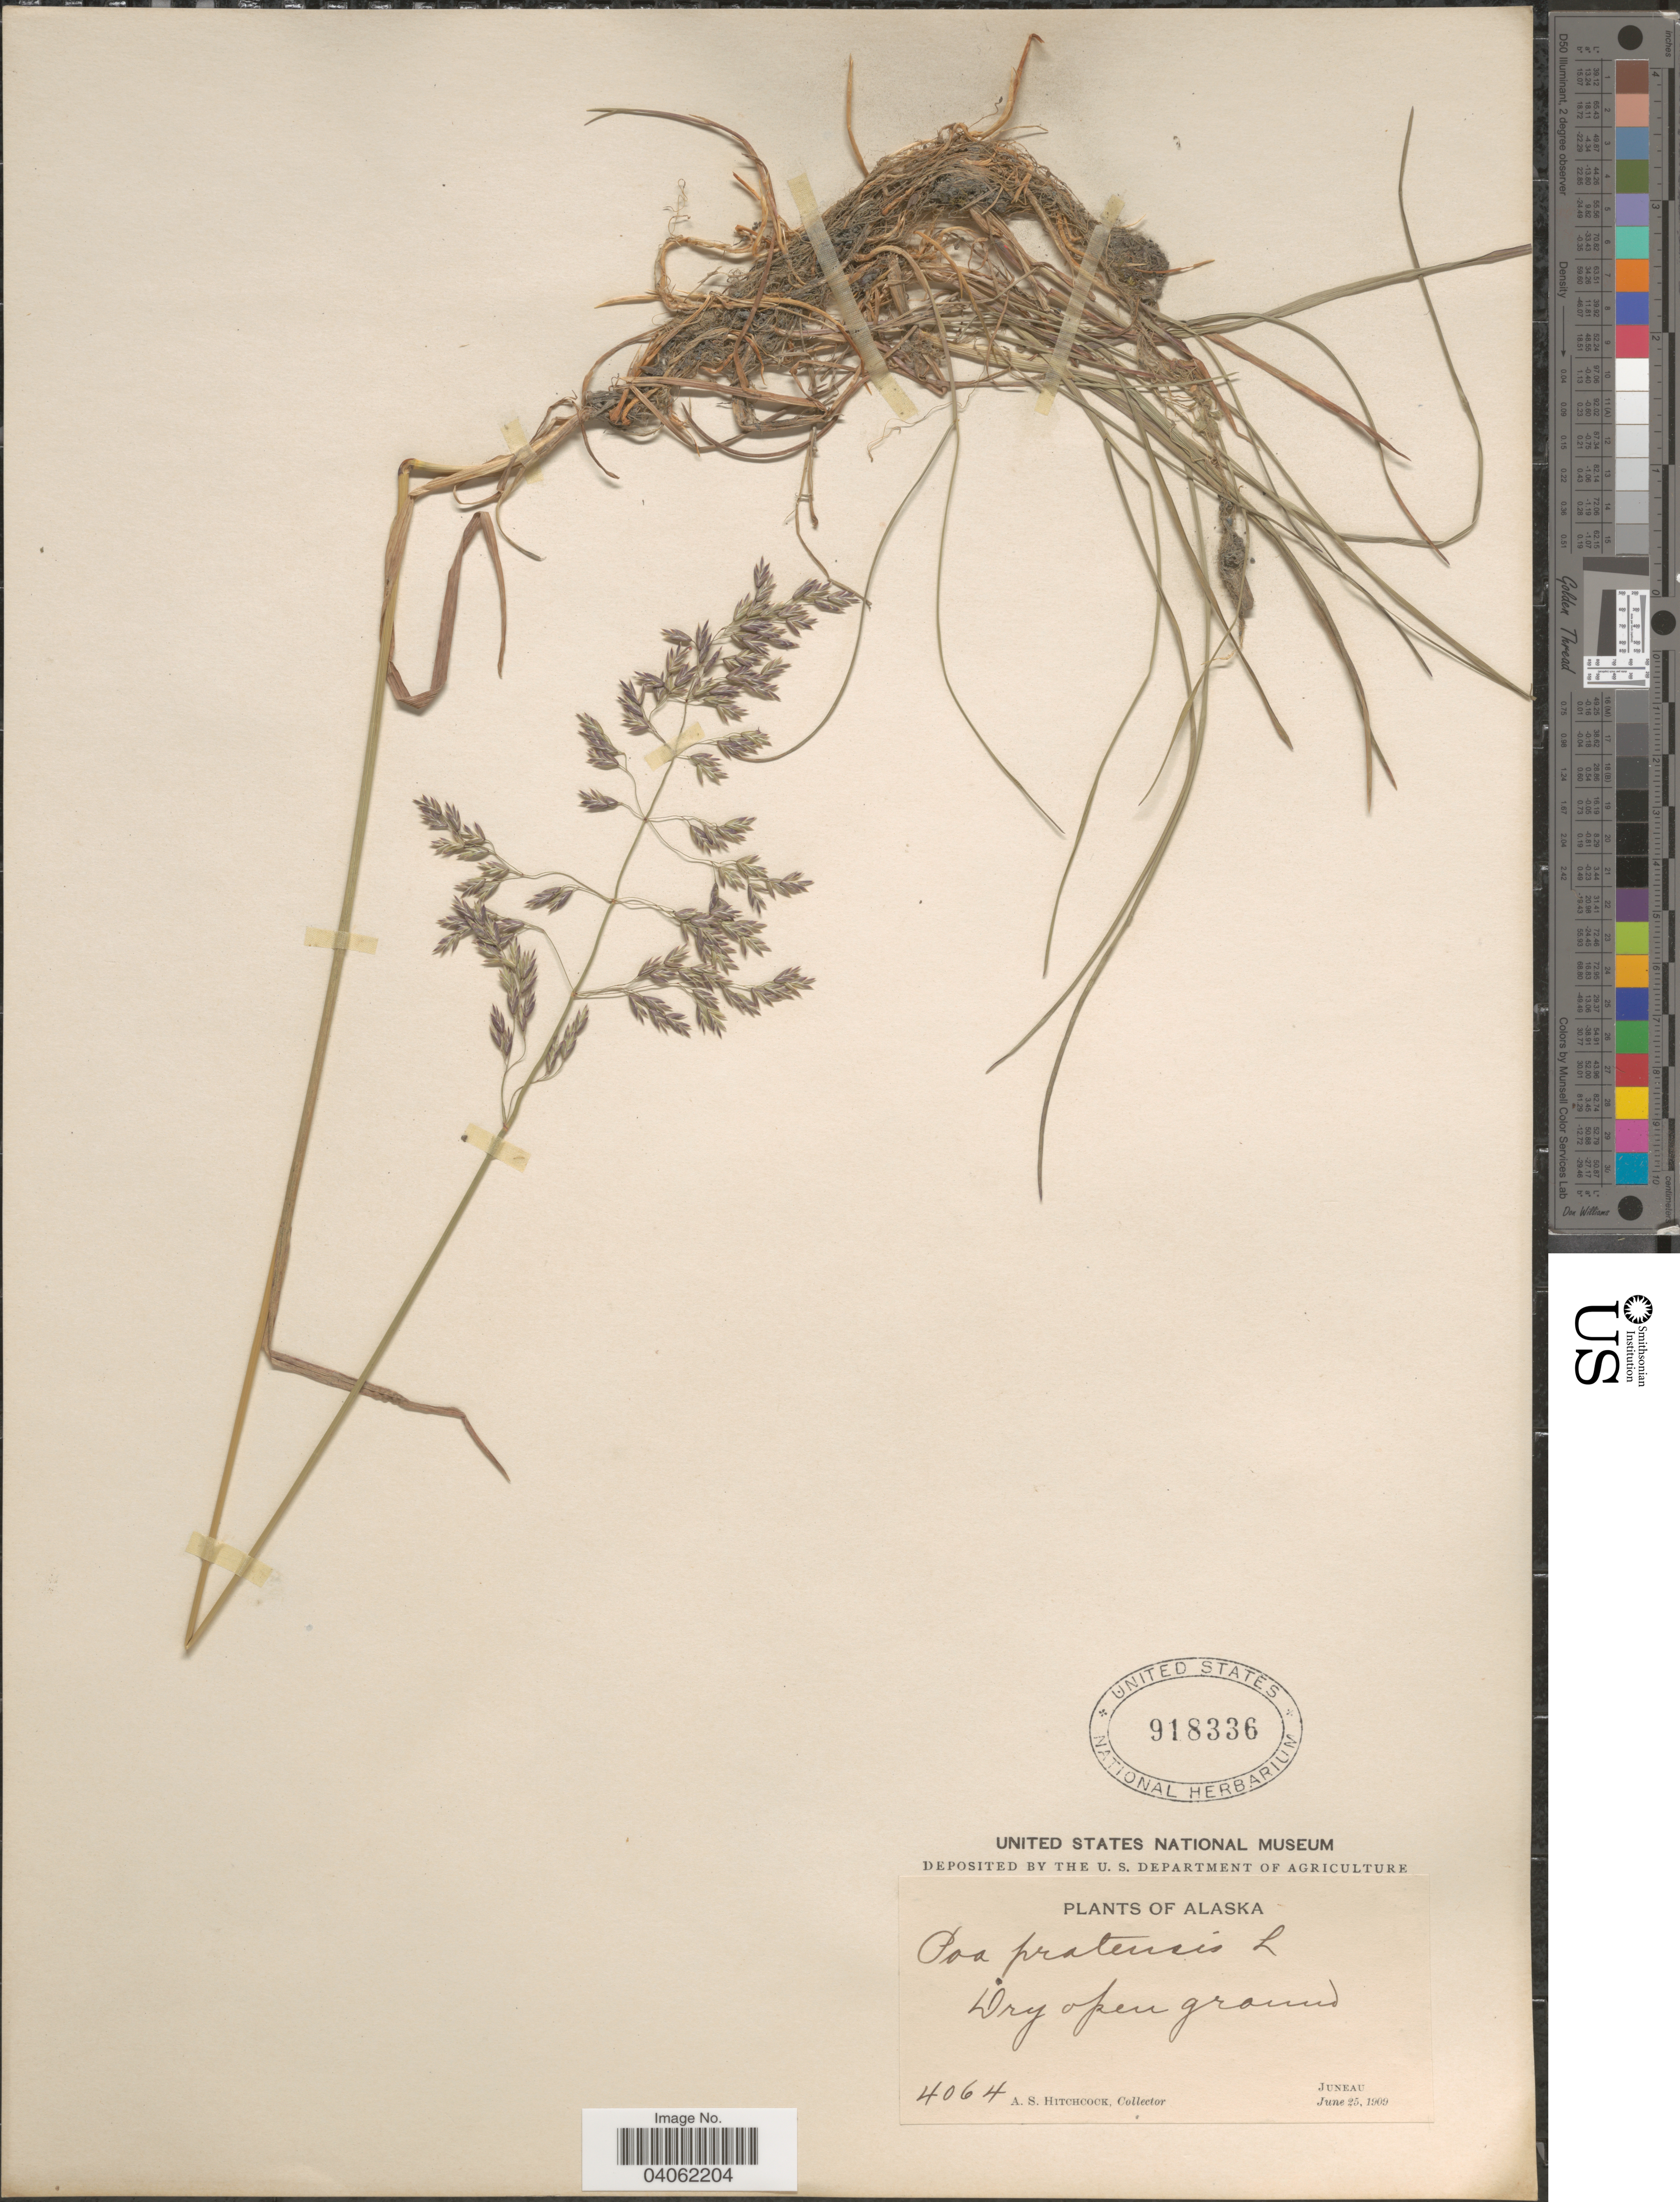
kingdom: Plantae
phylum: Tracheophyta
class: Liliopsida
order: Poales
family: Poaceae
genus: Poa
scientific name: Poa pratensis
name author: L.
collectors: A. S. Hitchcock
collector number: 4064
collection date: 1909-06-25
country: United States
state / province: Alaska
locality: Juneau.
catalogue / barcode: US 918336